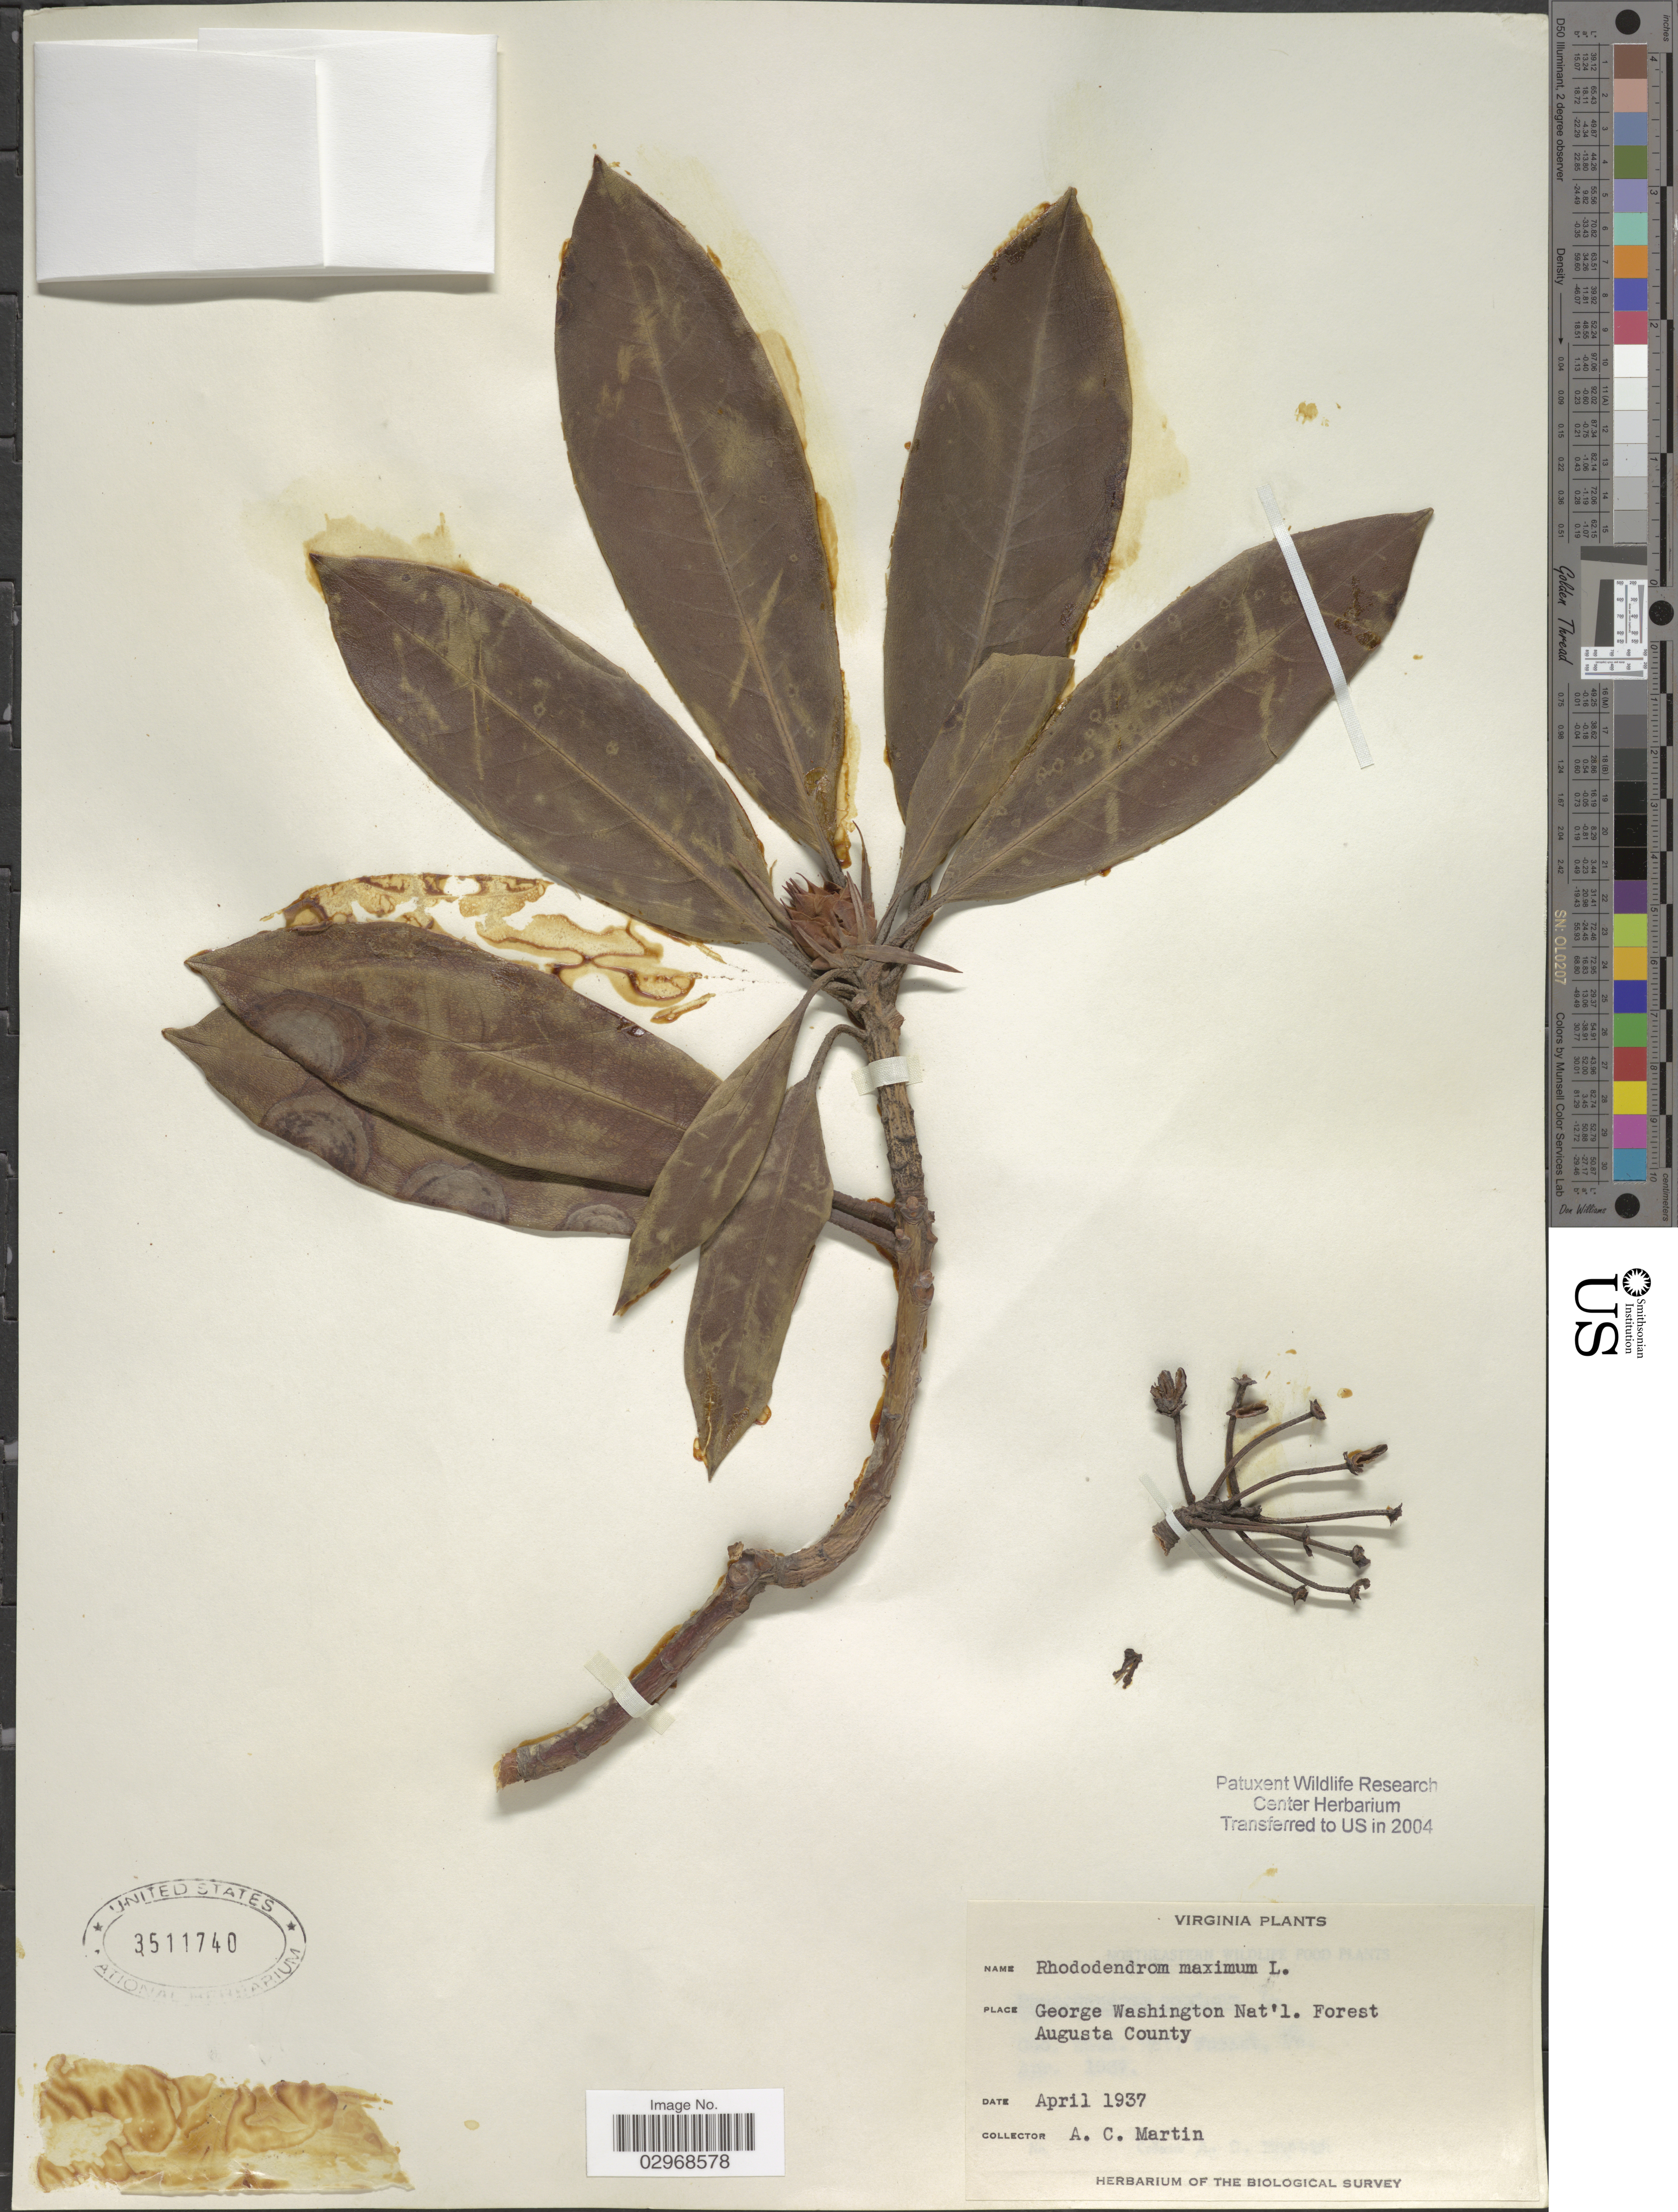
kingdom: Plantae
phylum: Tracheophyta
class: Magnoliopsida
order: Ericales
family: Ericaceae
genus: Rhododendron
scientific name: Rhododendron maximum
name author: L.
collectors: A. C. Martin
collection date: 1937-04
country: United States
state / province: Virginia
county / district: Augusta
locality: George Washington Nat'l Forest Augusta County.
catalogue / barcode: US 3511740